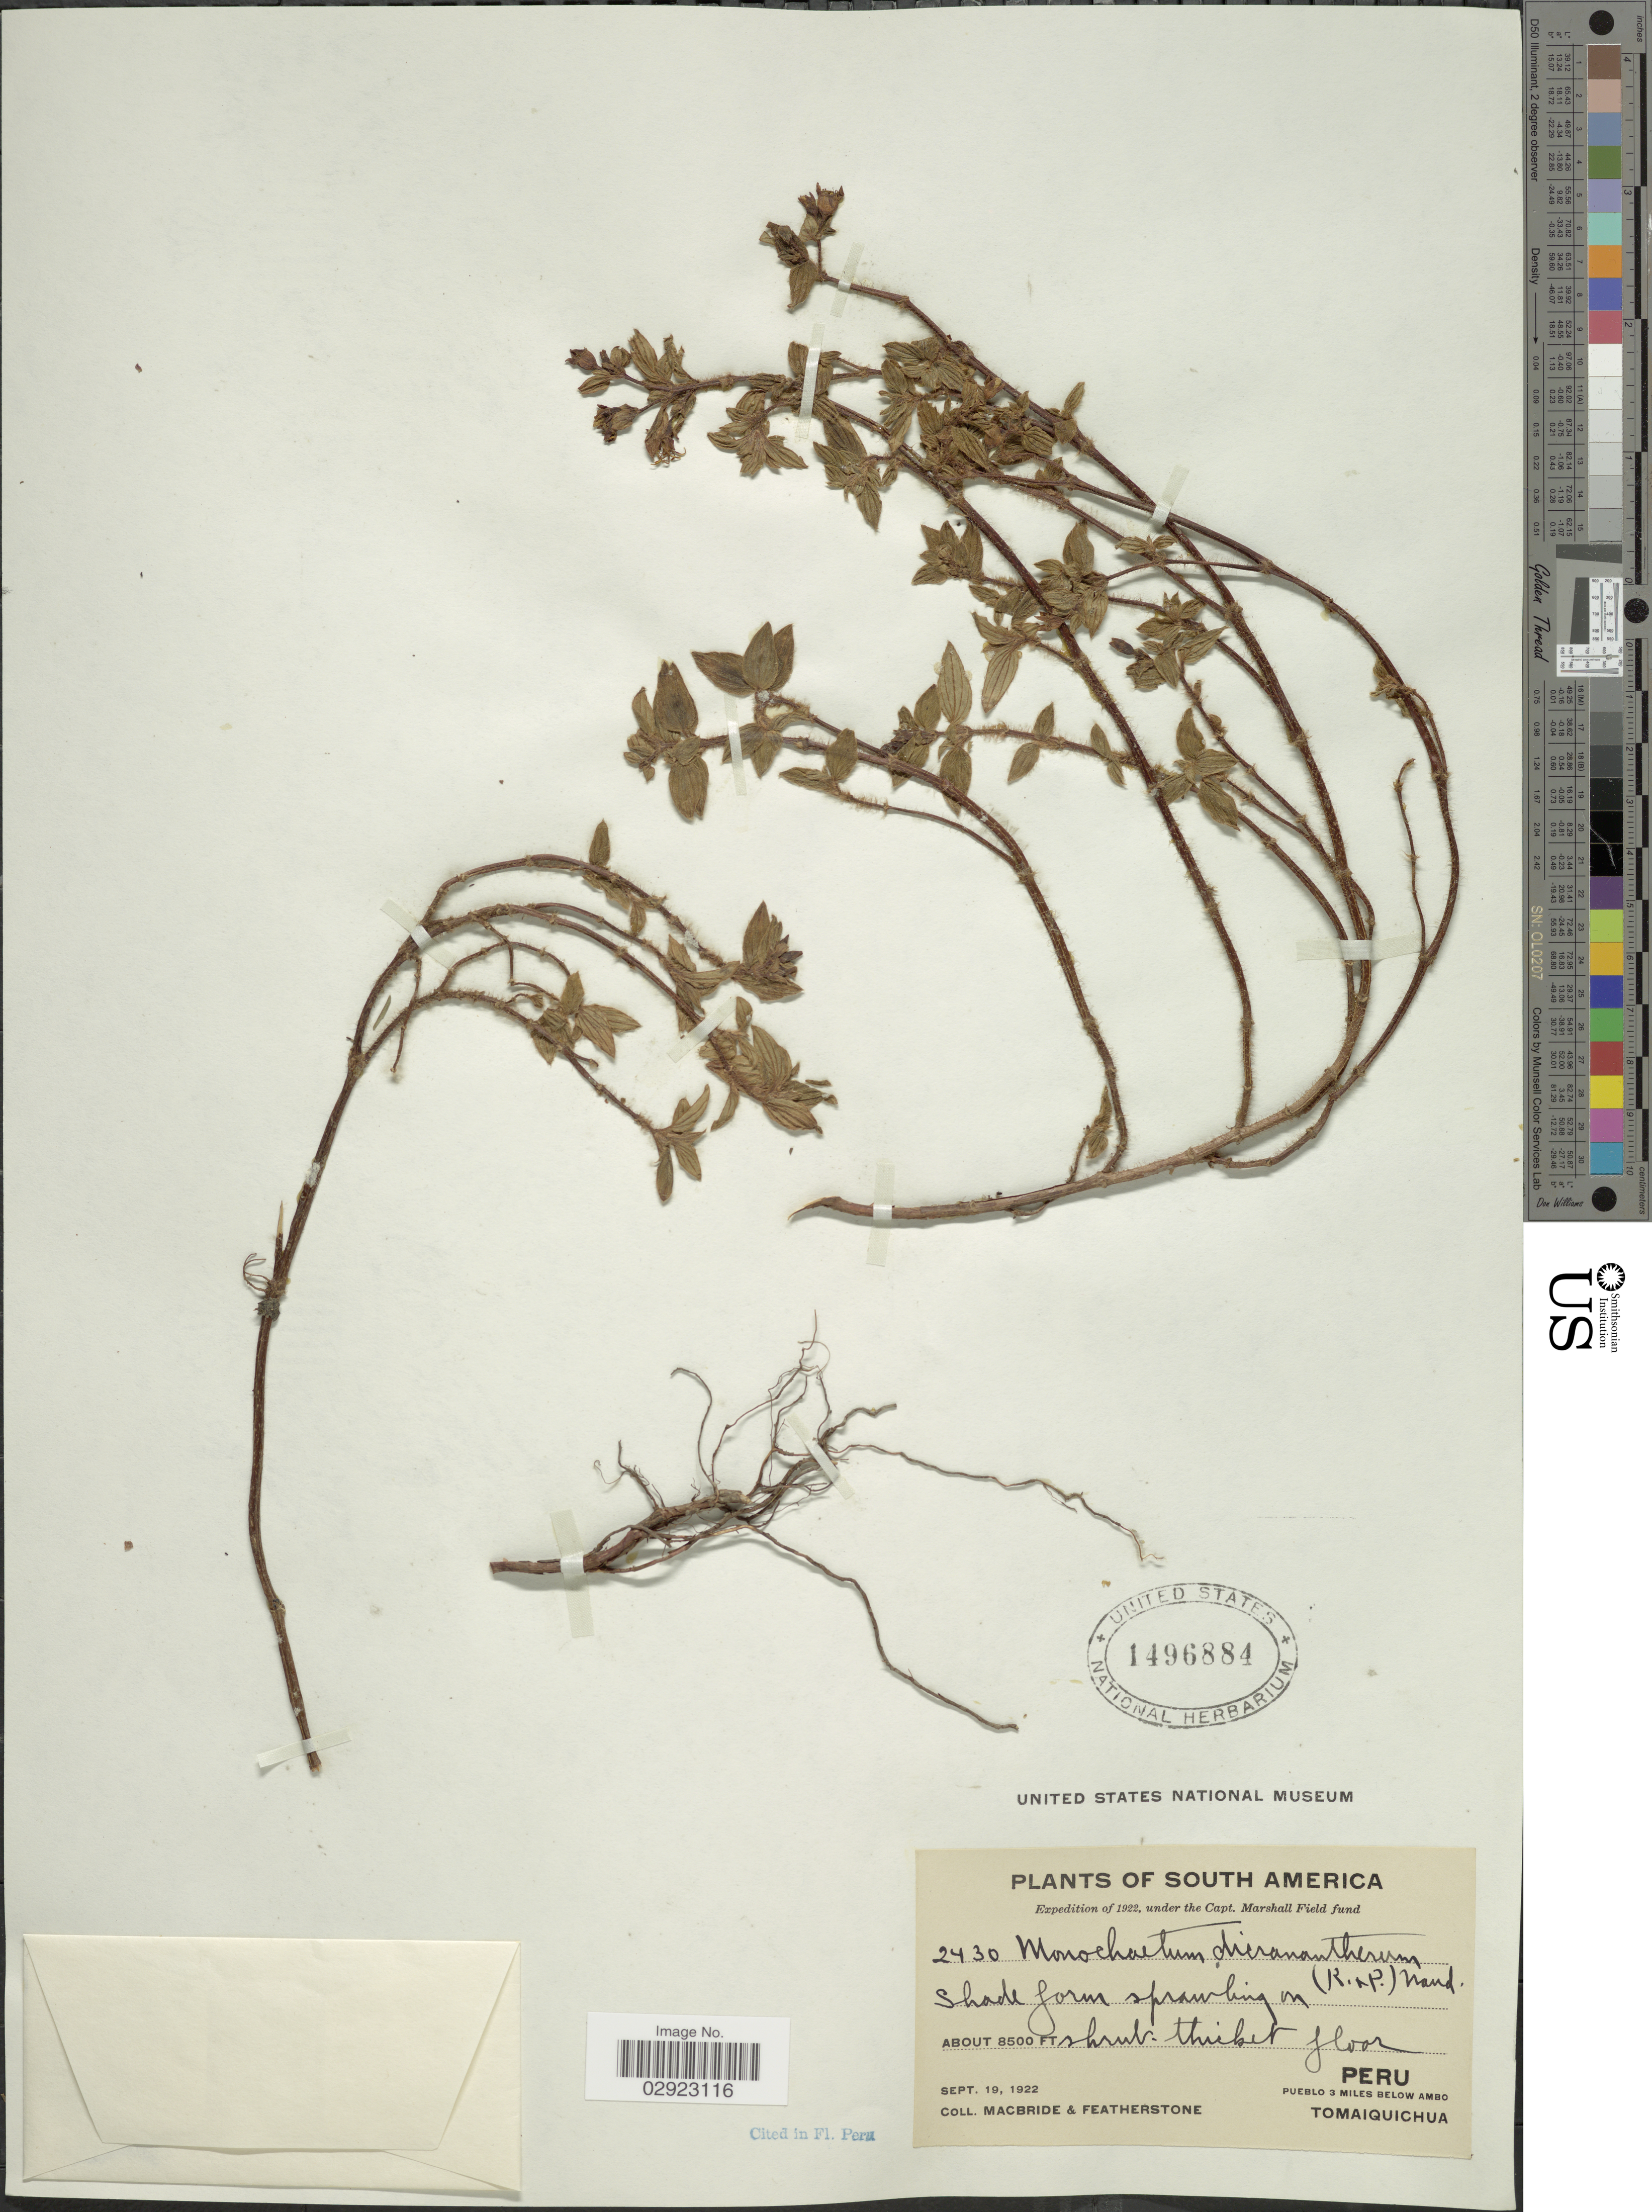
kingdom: Plantae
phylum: Tracheophyta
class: Magnoliopsida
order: Myrtales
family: Melastomataceae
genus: Monochaetum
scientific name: Monochaetum dicranantherum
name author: Naudin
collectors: Macbride, -- & -. Featherstone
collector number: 2430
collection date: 1922-09-19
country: Peru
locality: Pueblo 3 miles below Ambo, Tomaiquichua.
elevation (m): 2591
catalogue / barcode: US 1496884